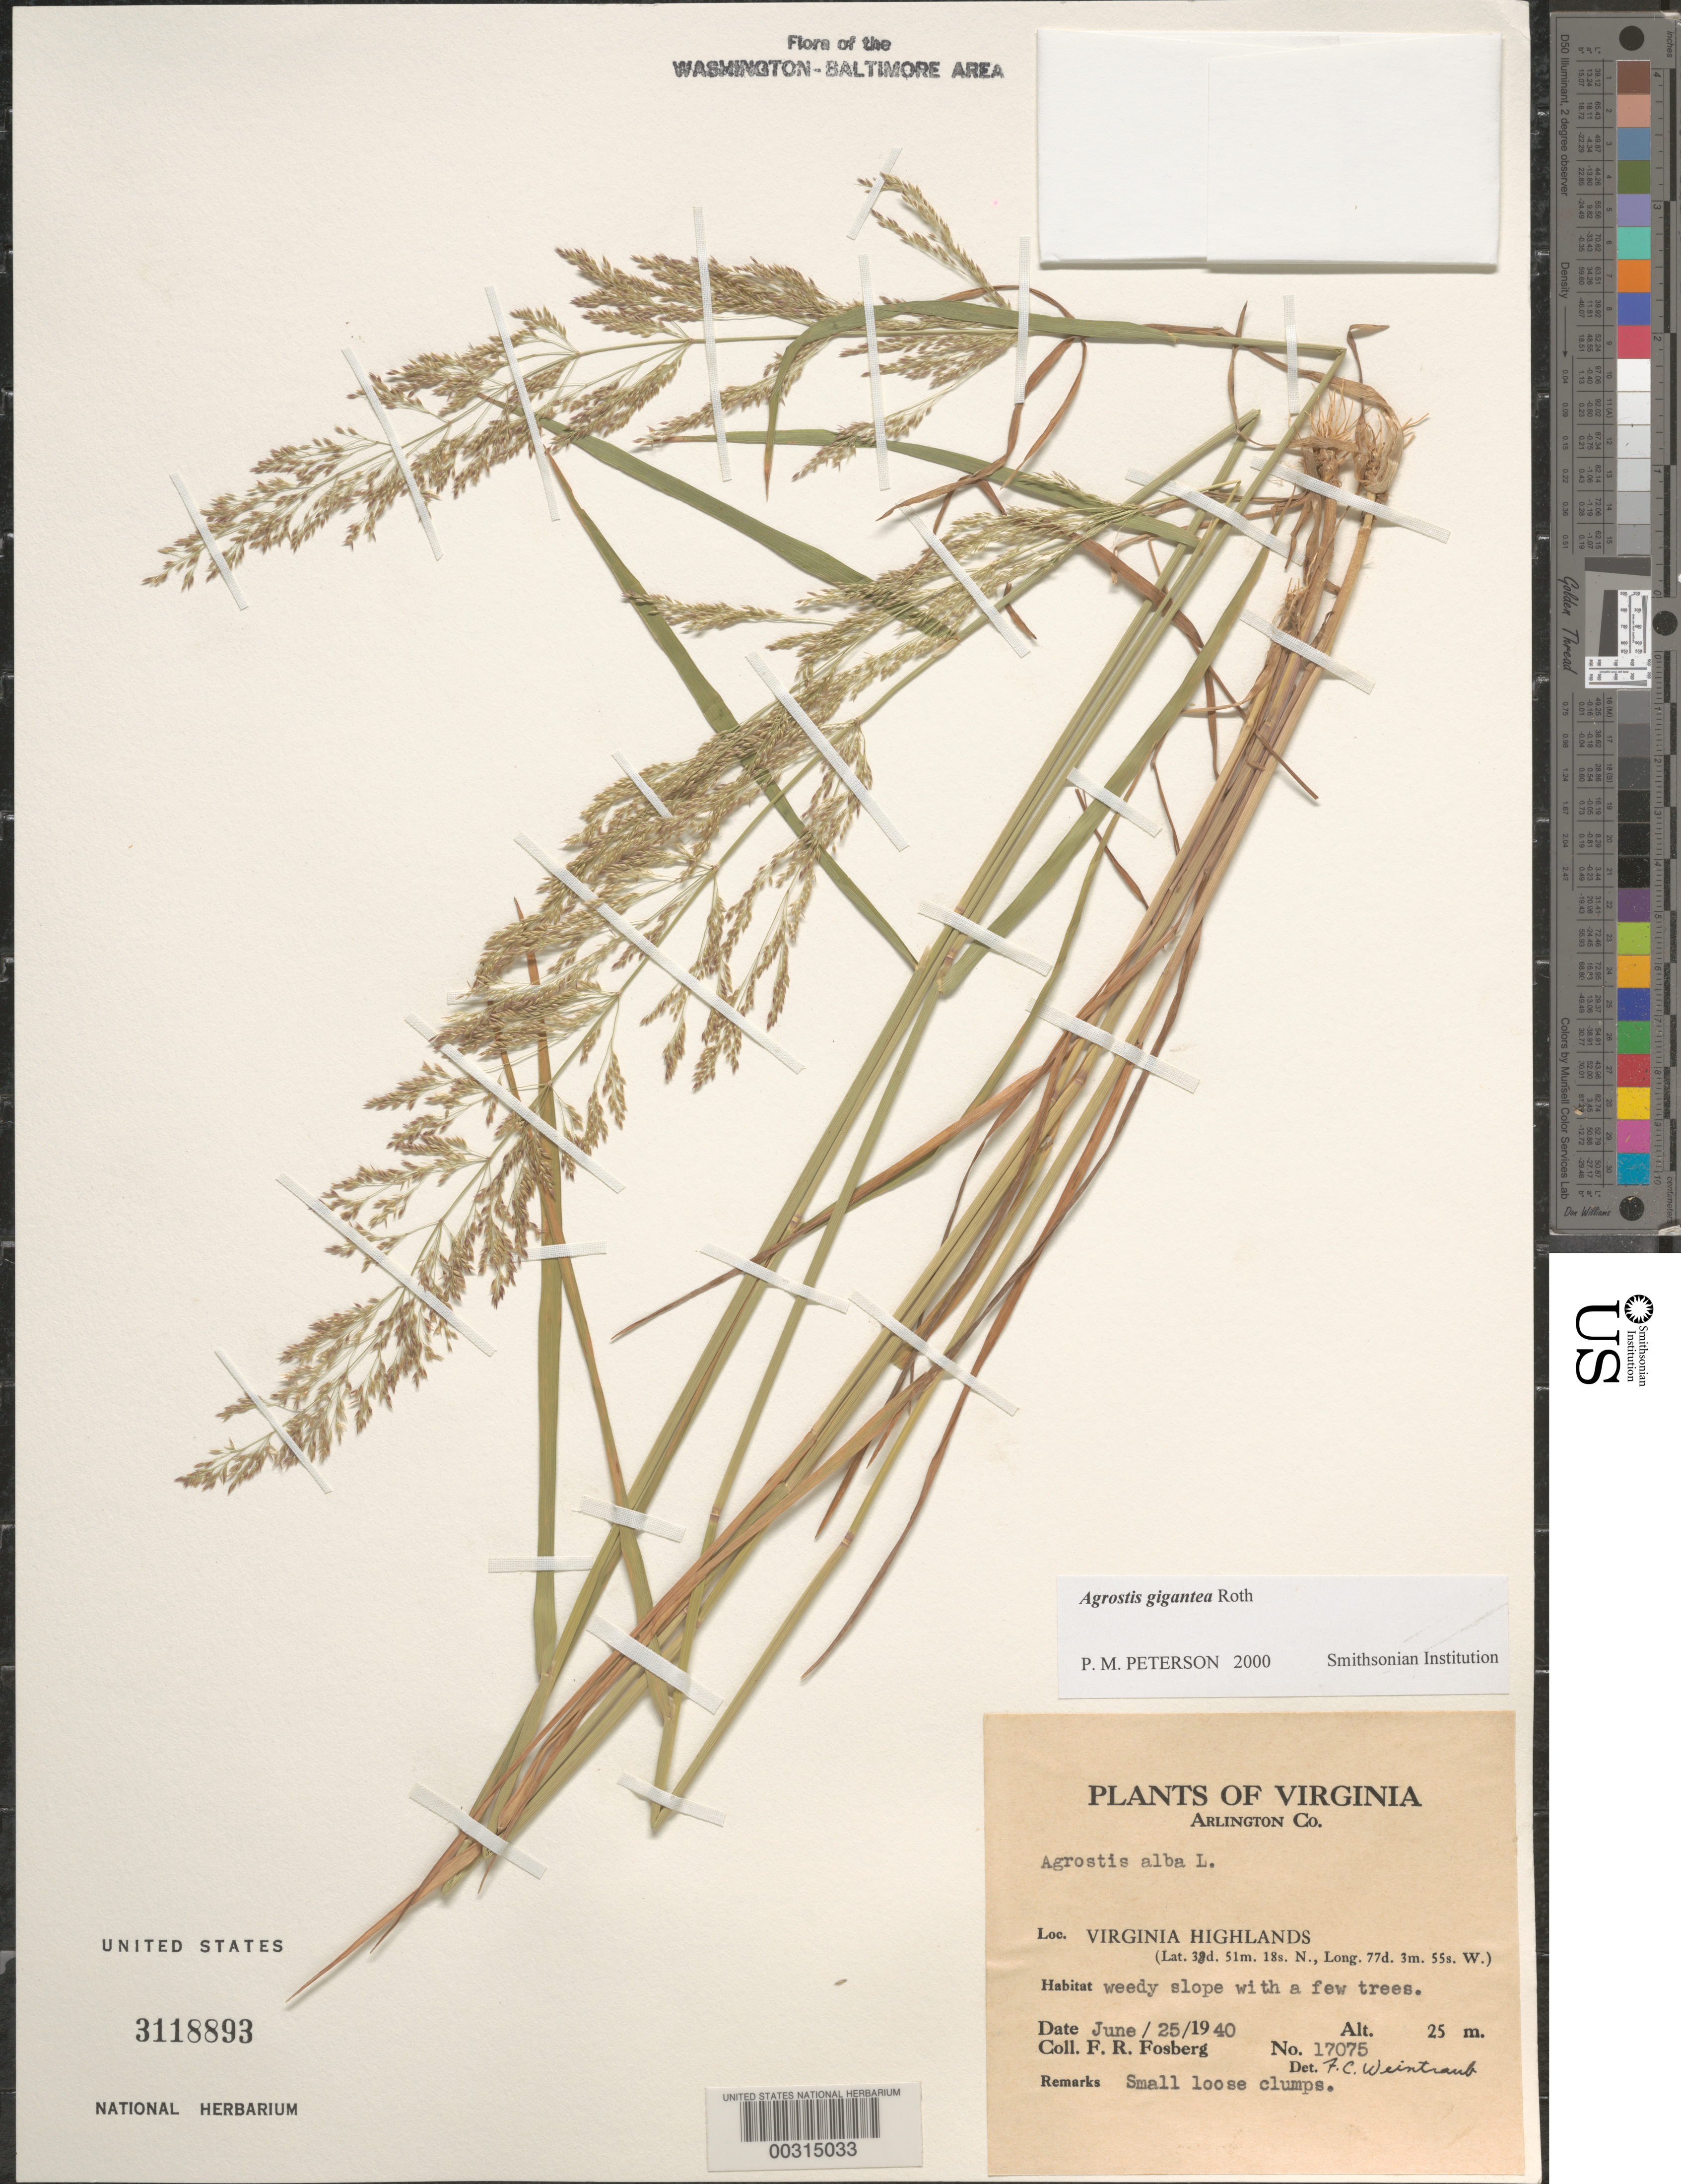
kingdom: Plantae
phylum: Tracheophyta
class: Liliopsida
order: Poales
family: Poaceae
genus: Agrostis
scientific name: Agrostis gigantea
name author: Roth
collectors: F. R. Fosberg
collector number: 17075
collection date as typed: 25 Jun 1940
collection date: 1940-06-25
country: United States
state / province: Virginia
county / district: Arlington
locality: Virginia Highlands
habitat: Weedy slope with a few trees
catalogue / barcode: US 3118893